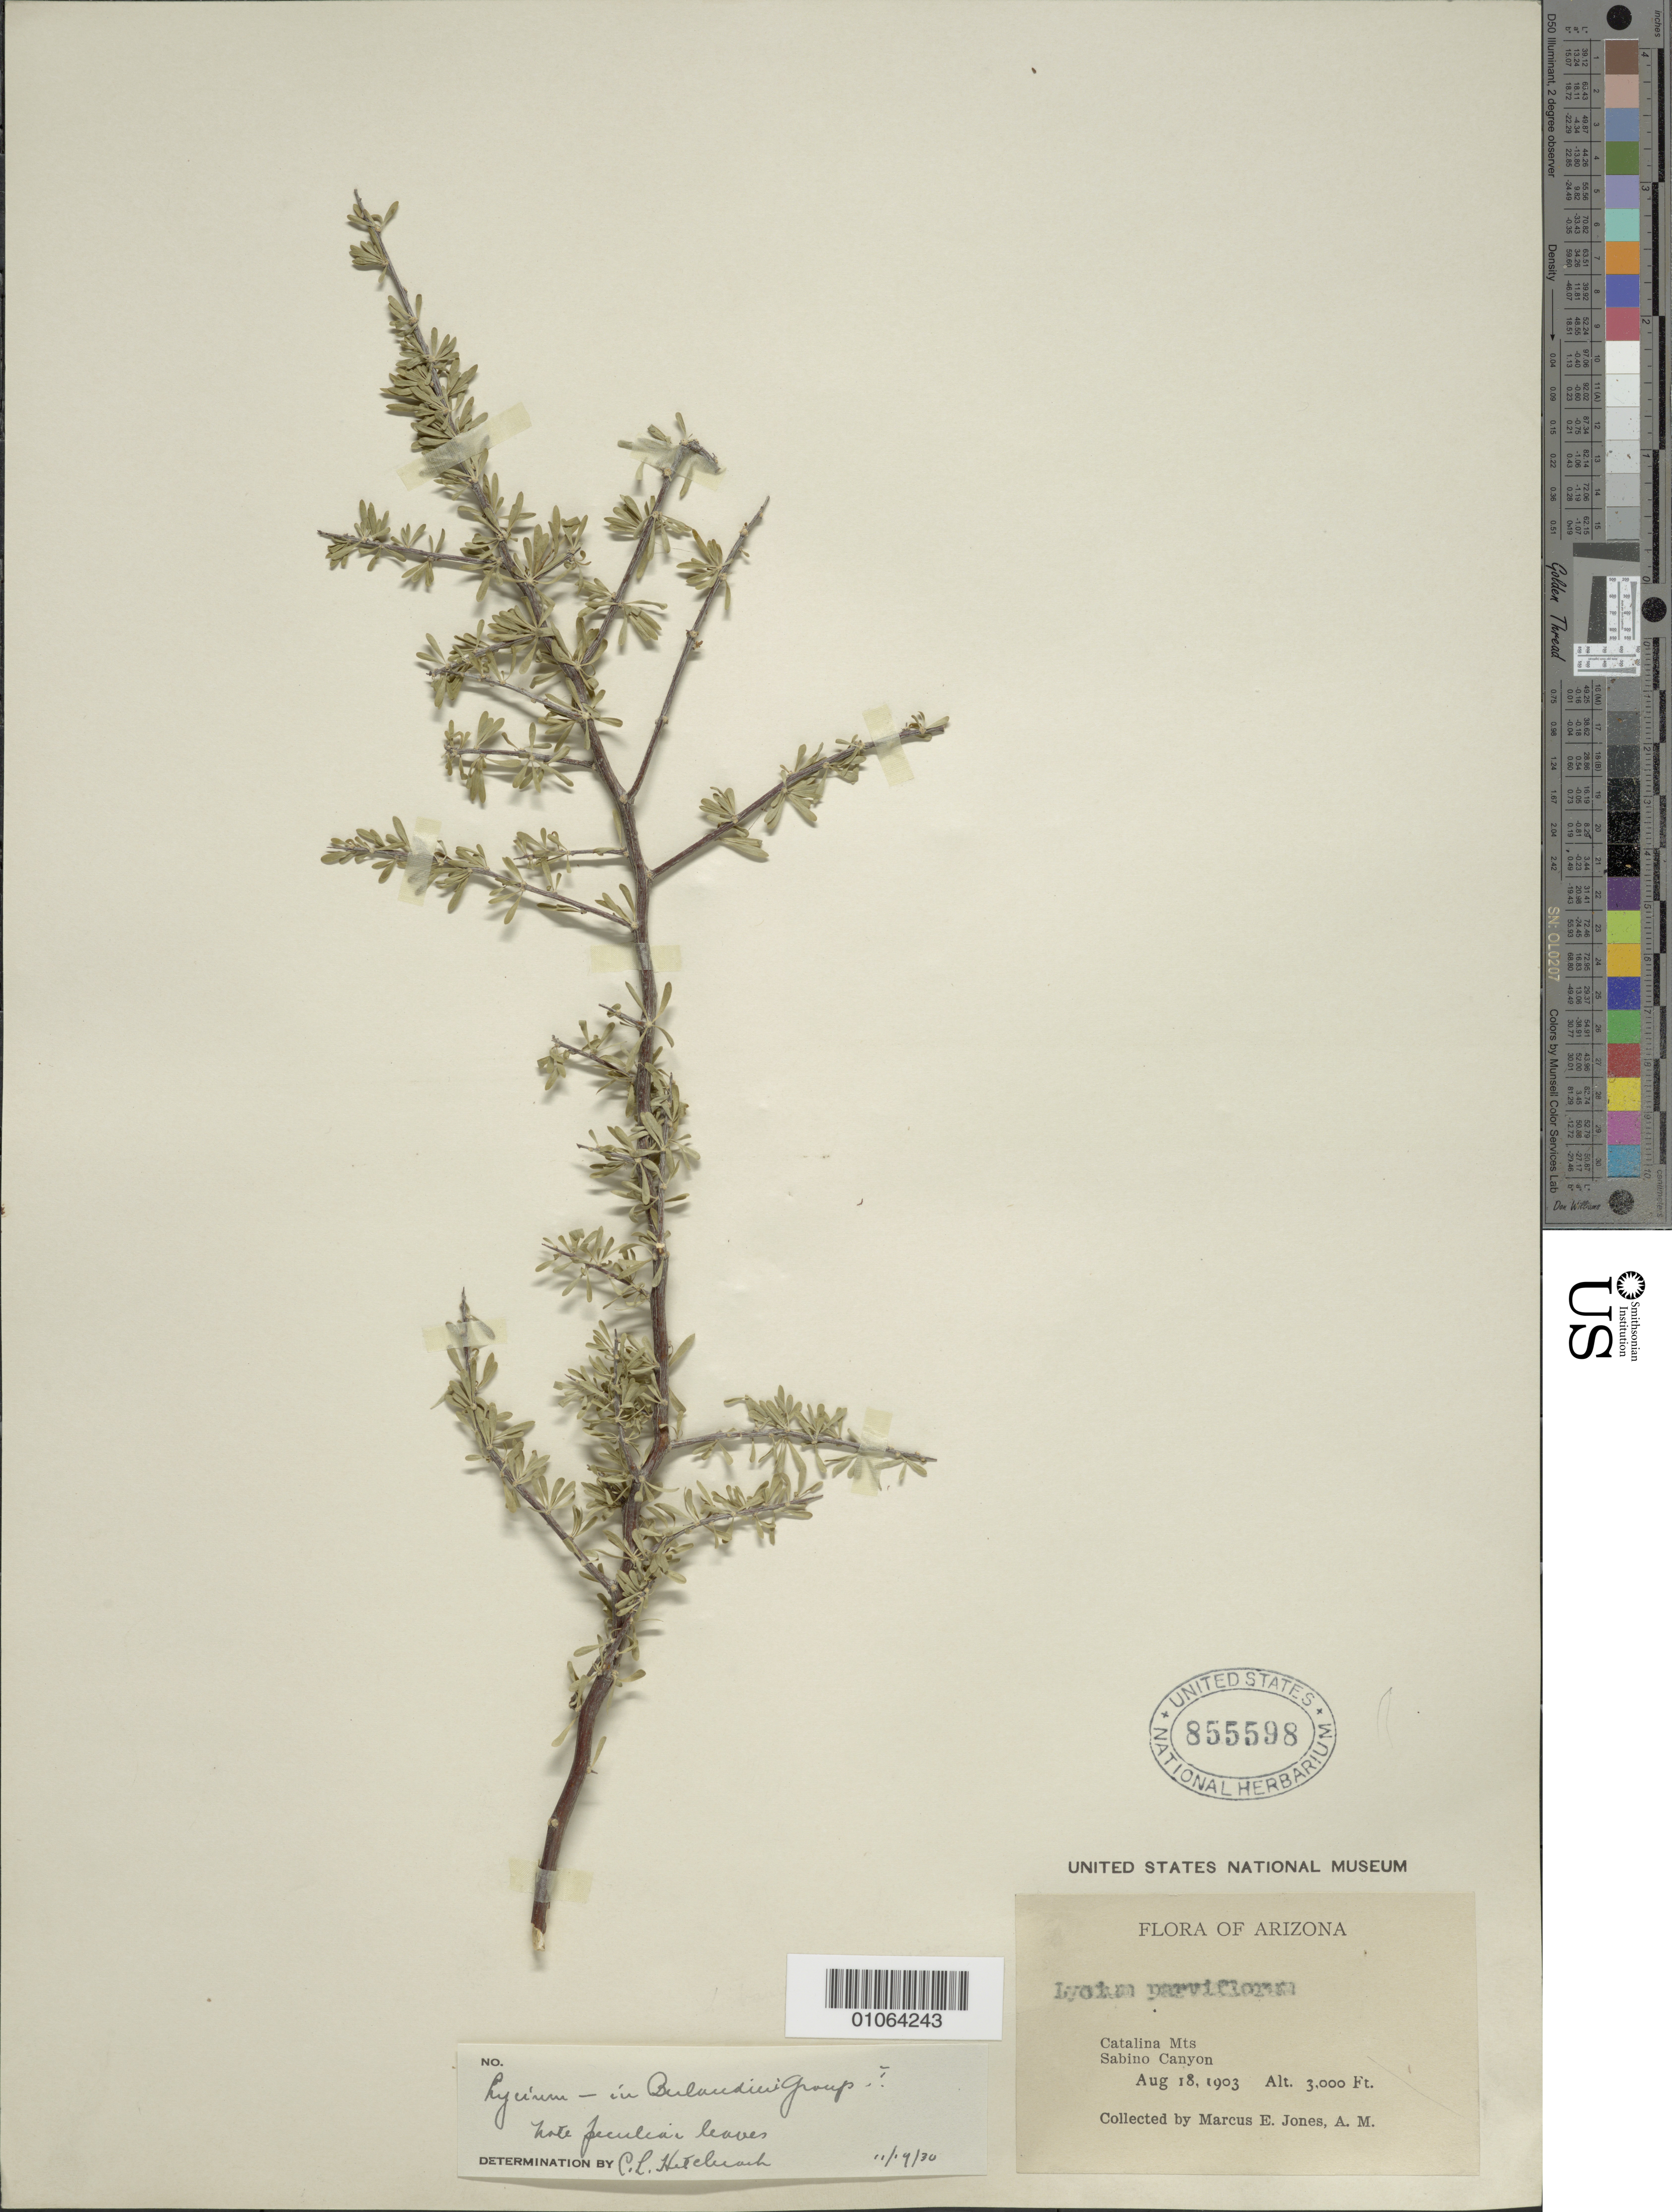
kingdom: Plantae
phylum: Tracheophyta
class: Magnoliopsida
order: Solanales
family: Solanaceae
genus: Lycium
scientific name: Lycium berlandieri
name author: Dunal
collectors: M. E. Jones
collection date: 1903-08-18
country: United States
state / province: Arizona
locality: Catalina Mts. Sabino Canyon.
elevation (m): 914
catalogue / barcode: US 855598